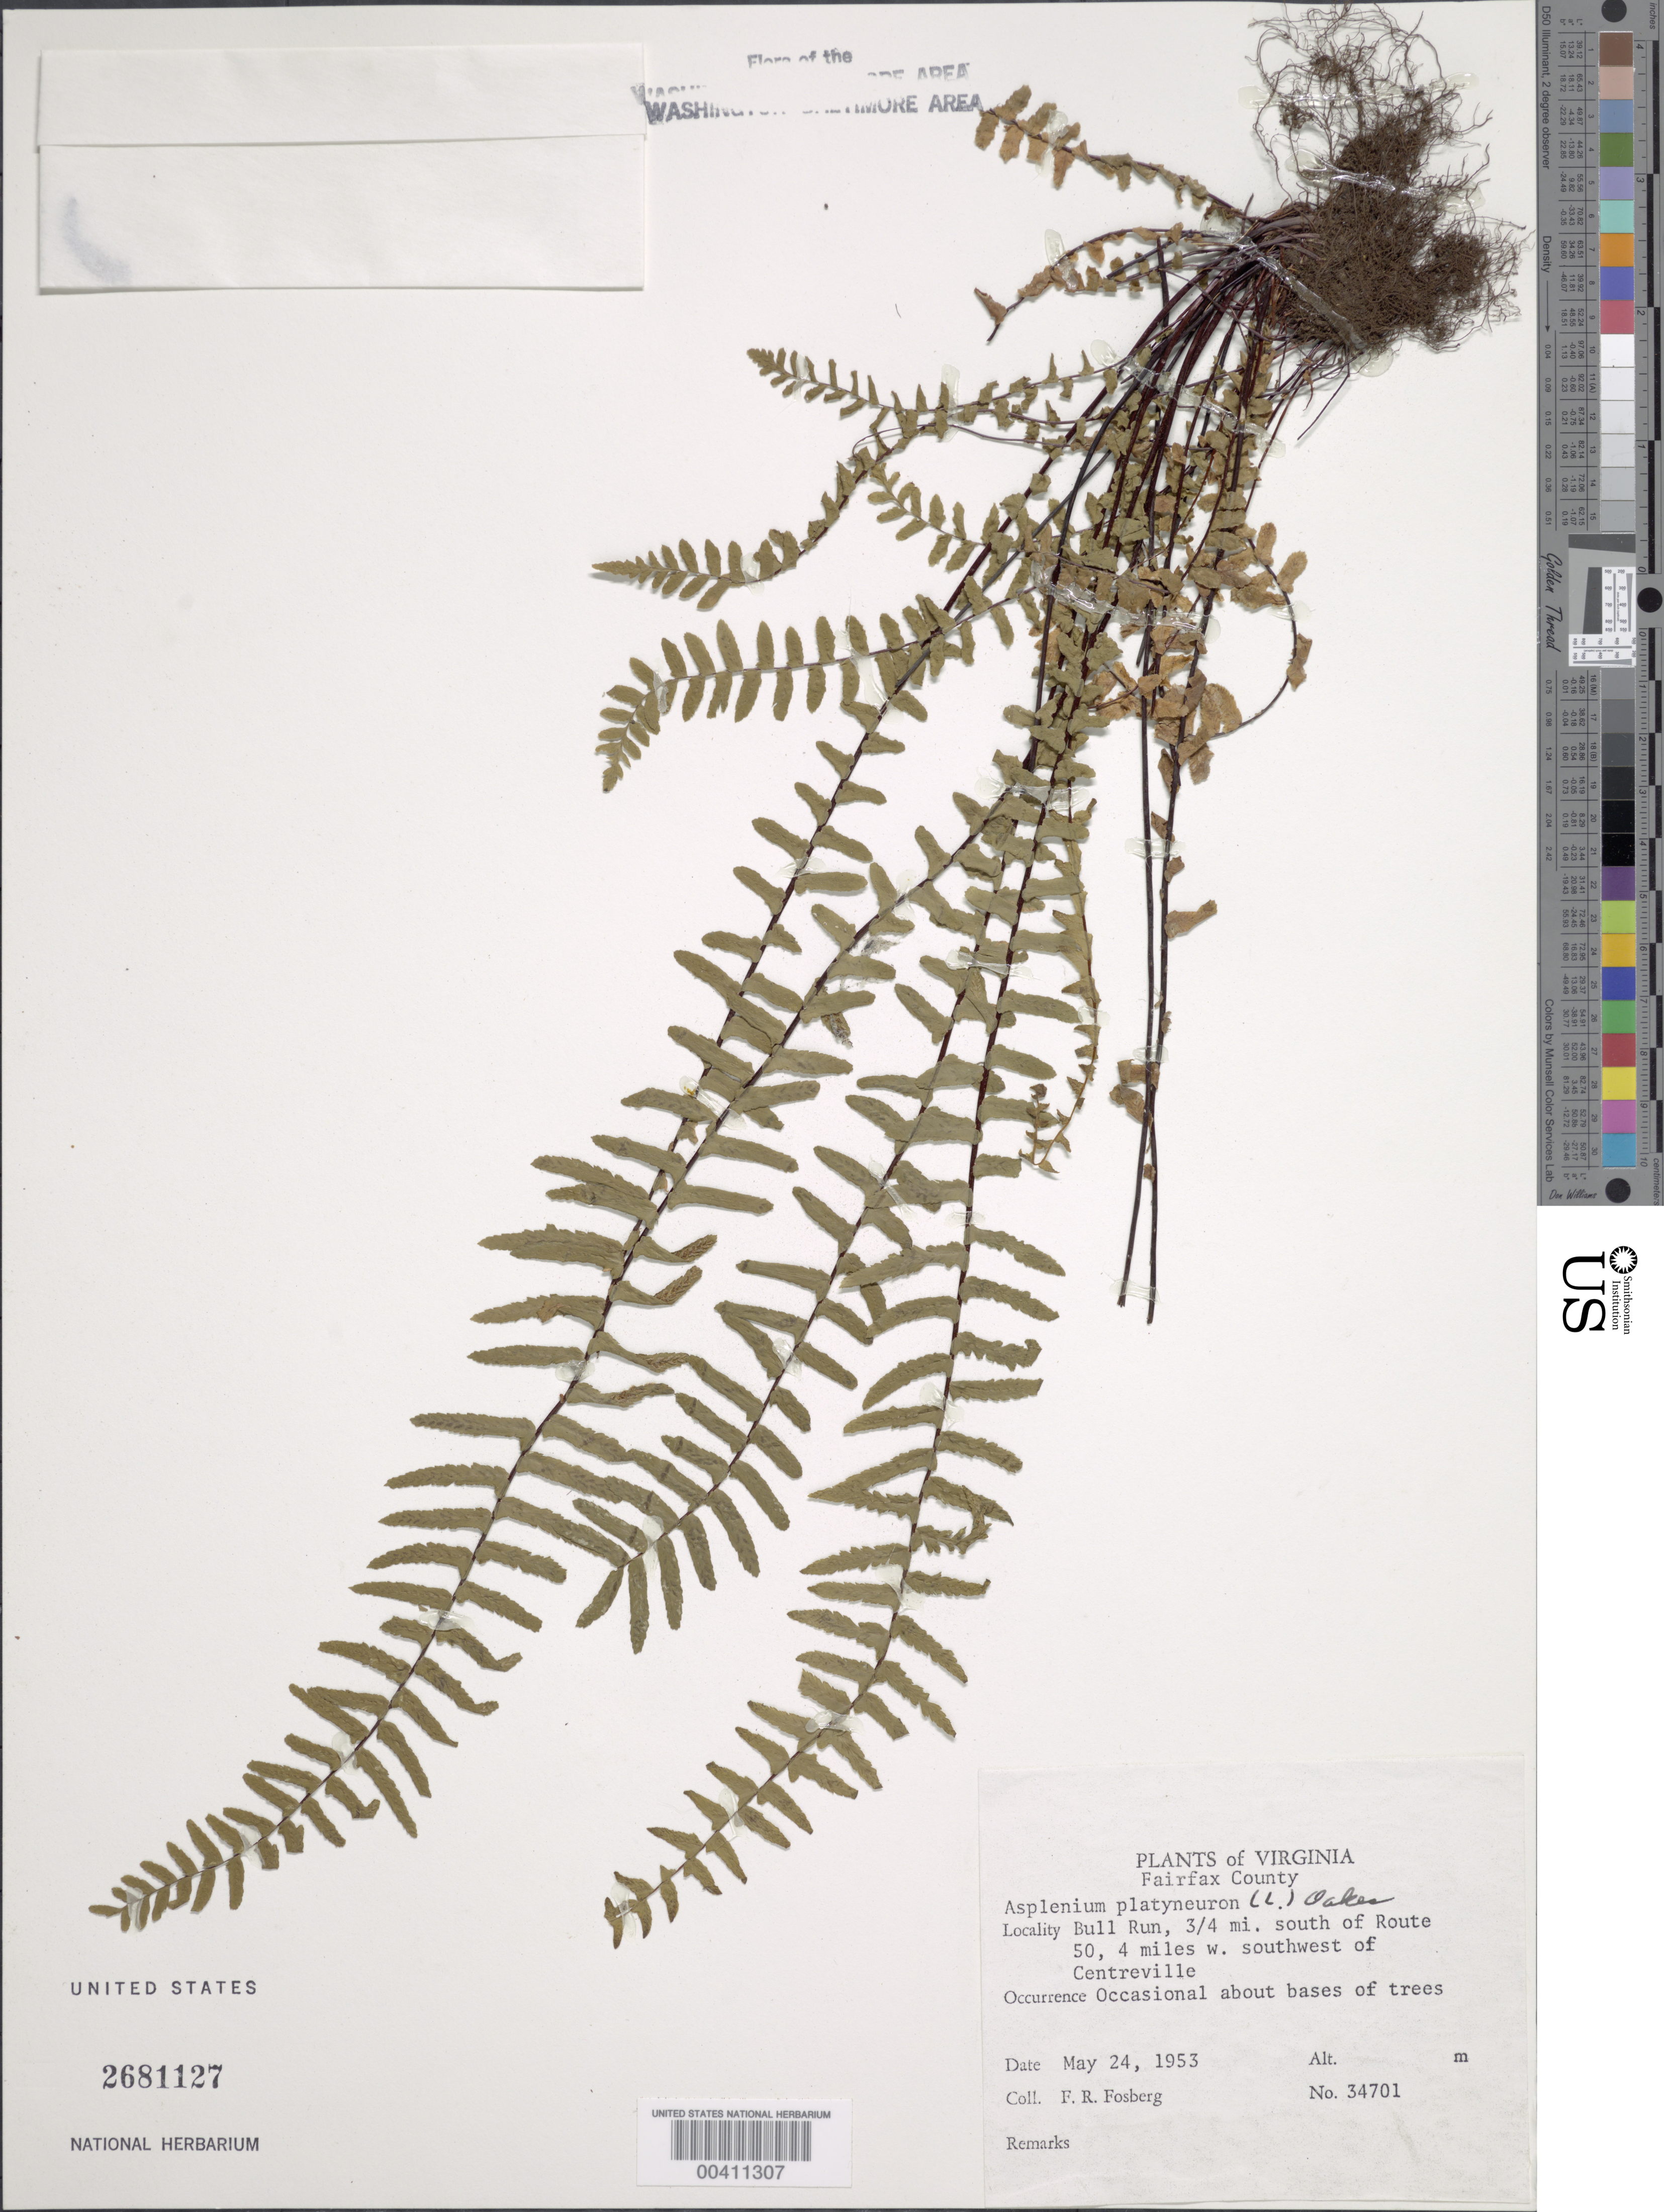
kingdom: Plantae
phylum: Tracheophyta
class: Polypodiopsida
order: Polypodiales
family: Aspleniaceae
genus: Asplenium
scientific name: Asplenium platyneuron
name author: (L.) Britton, Stearns & Poggenb.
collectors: F. R. Fosberg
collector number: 34701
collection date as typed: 24 May 1953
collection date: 1953-05-24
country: United States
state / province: Virginia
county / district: Fairfax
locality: Bull Run, south of Route 50, southwest of Centreville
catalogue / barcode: US 2681127